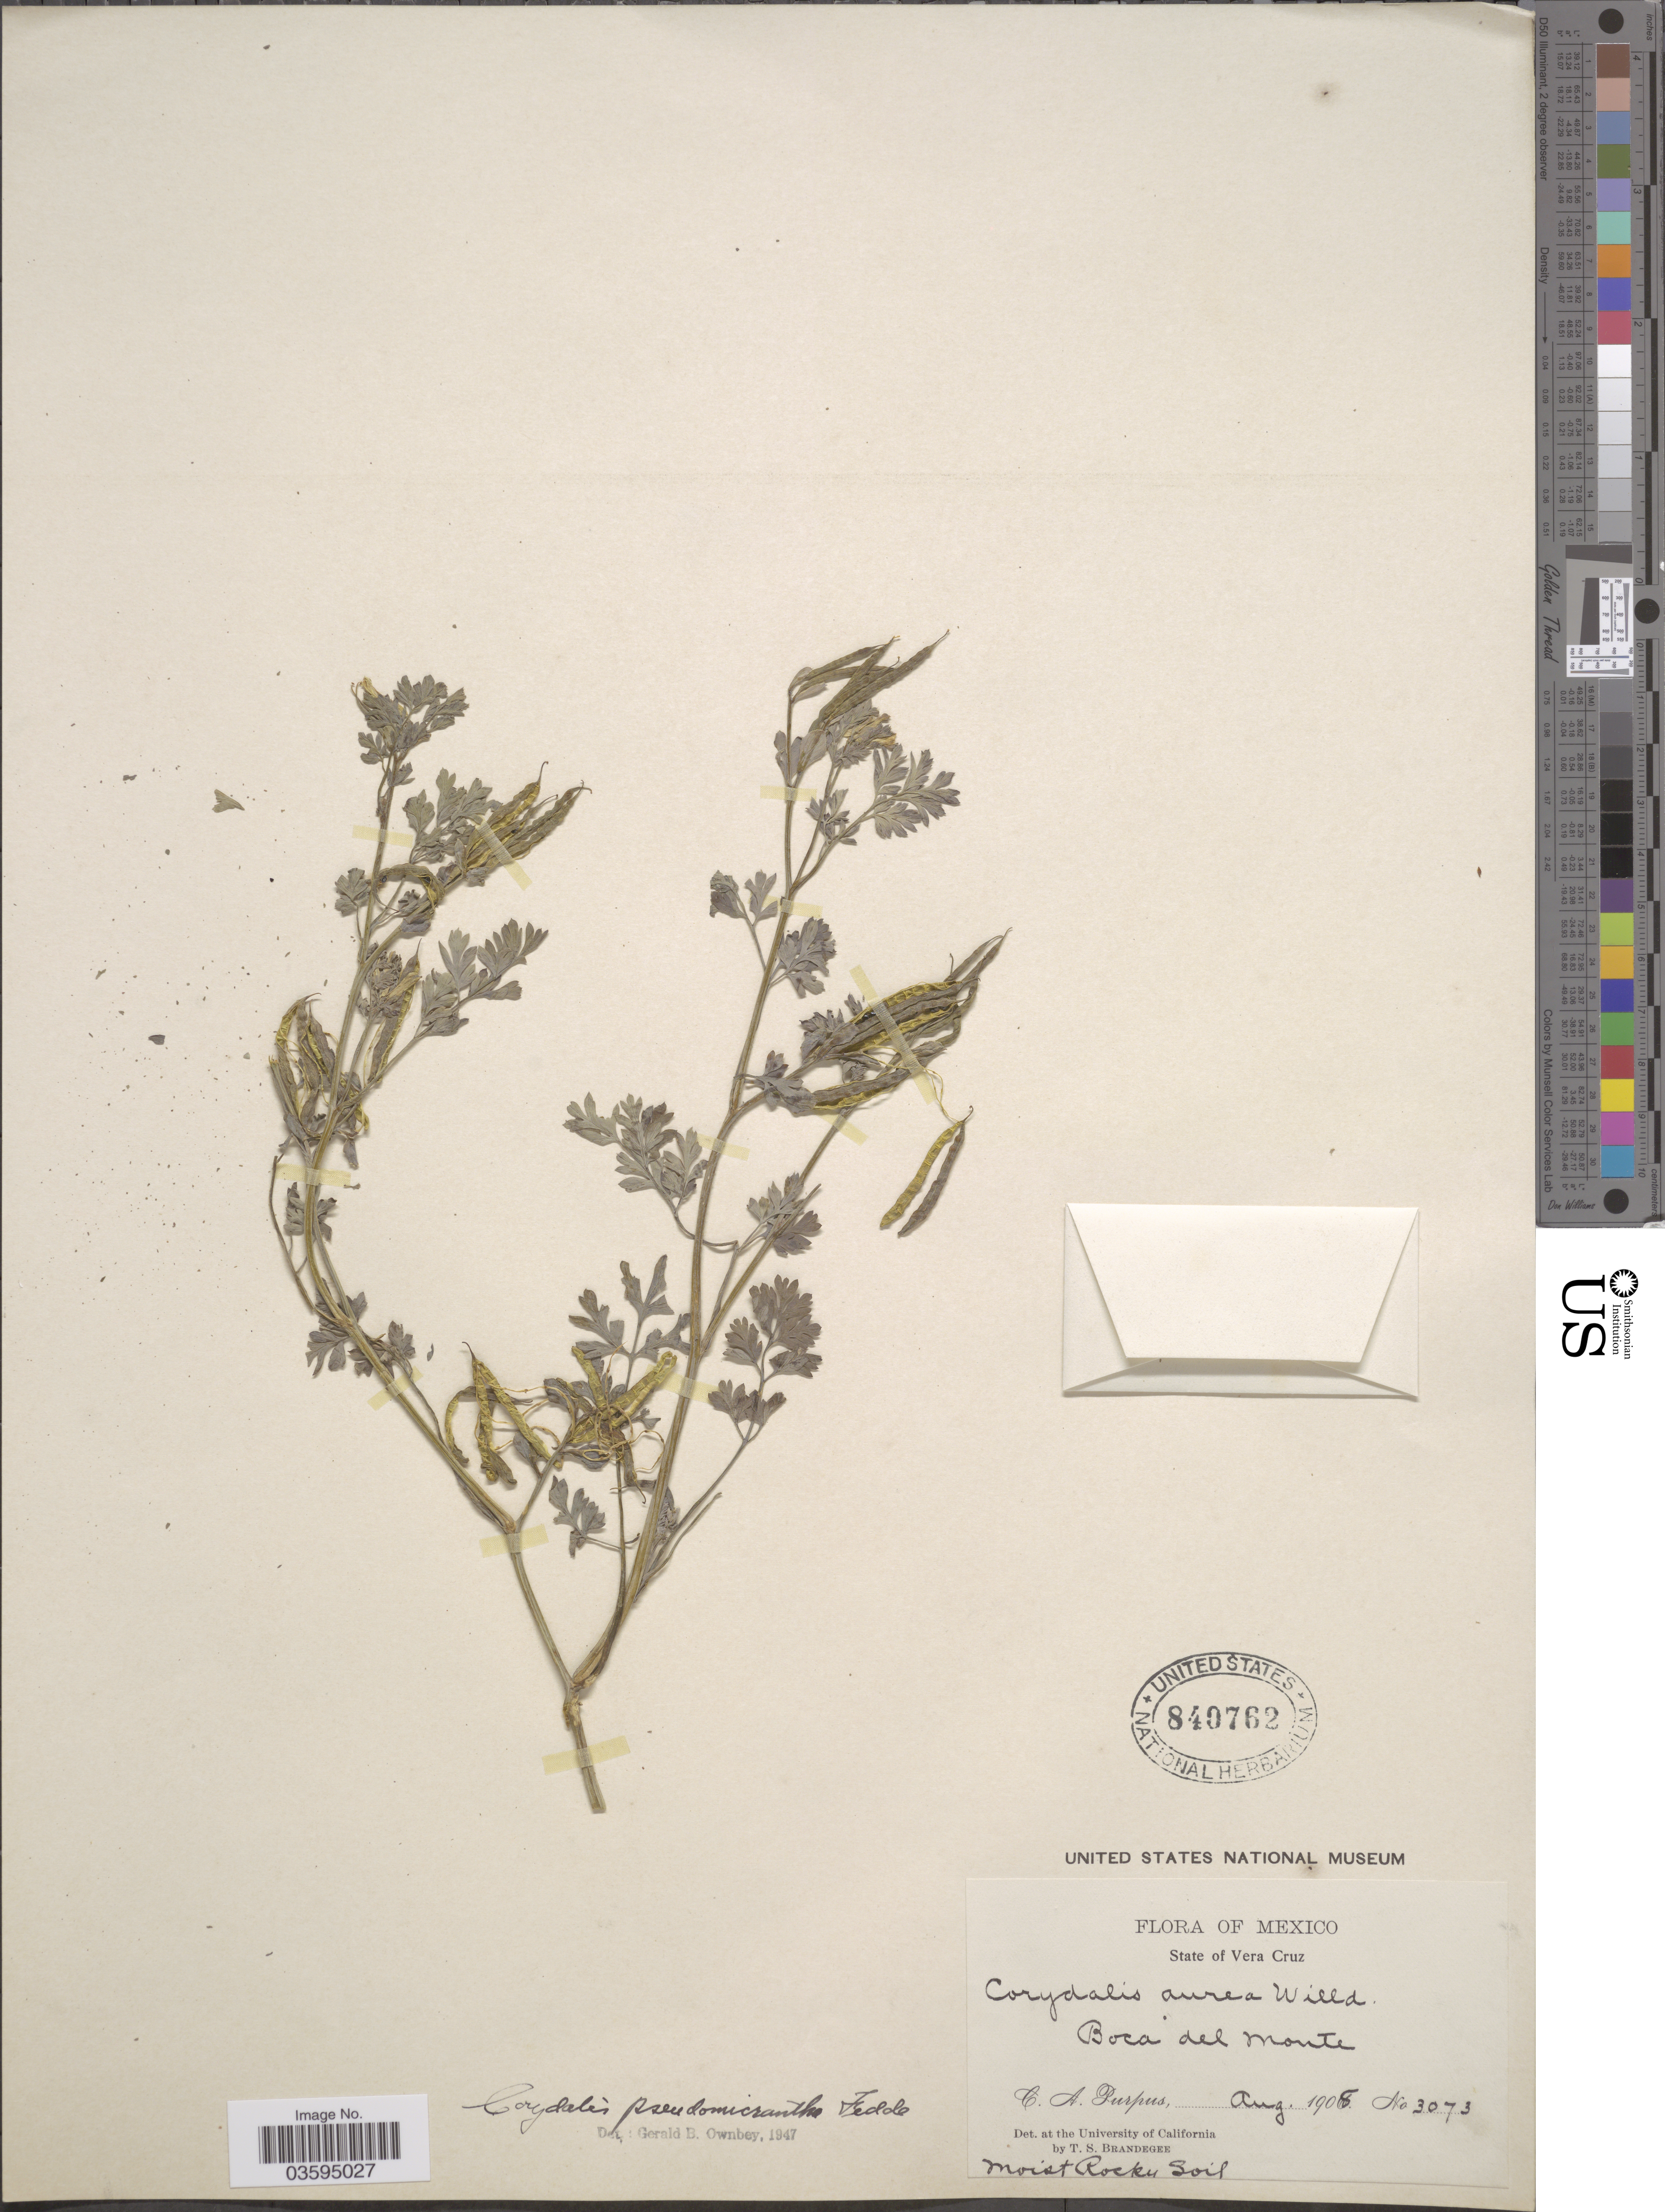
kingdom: Plantae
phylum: Tracheophyta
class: Magnoliopsida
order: Ranunculales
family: Papaveraceae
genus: Corydalis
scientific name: Corydalis pseudomicrantha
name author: Fedde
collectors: C. A. Purpus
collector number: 3073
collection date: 1908-08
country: Mexico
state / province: Veracruz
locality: State of Vera Cruz. Boca del Monte.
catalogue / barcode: US 840762